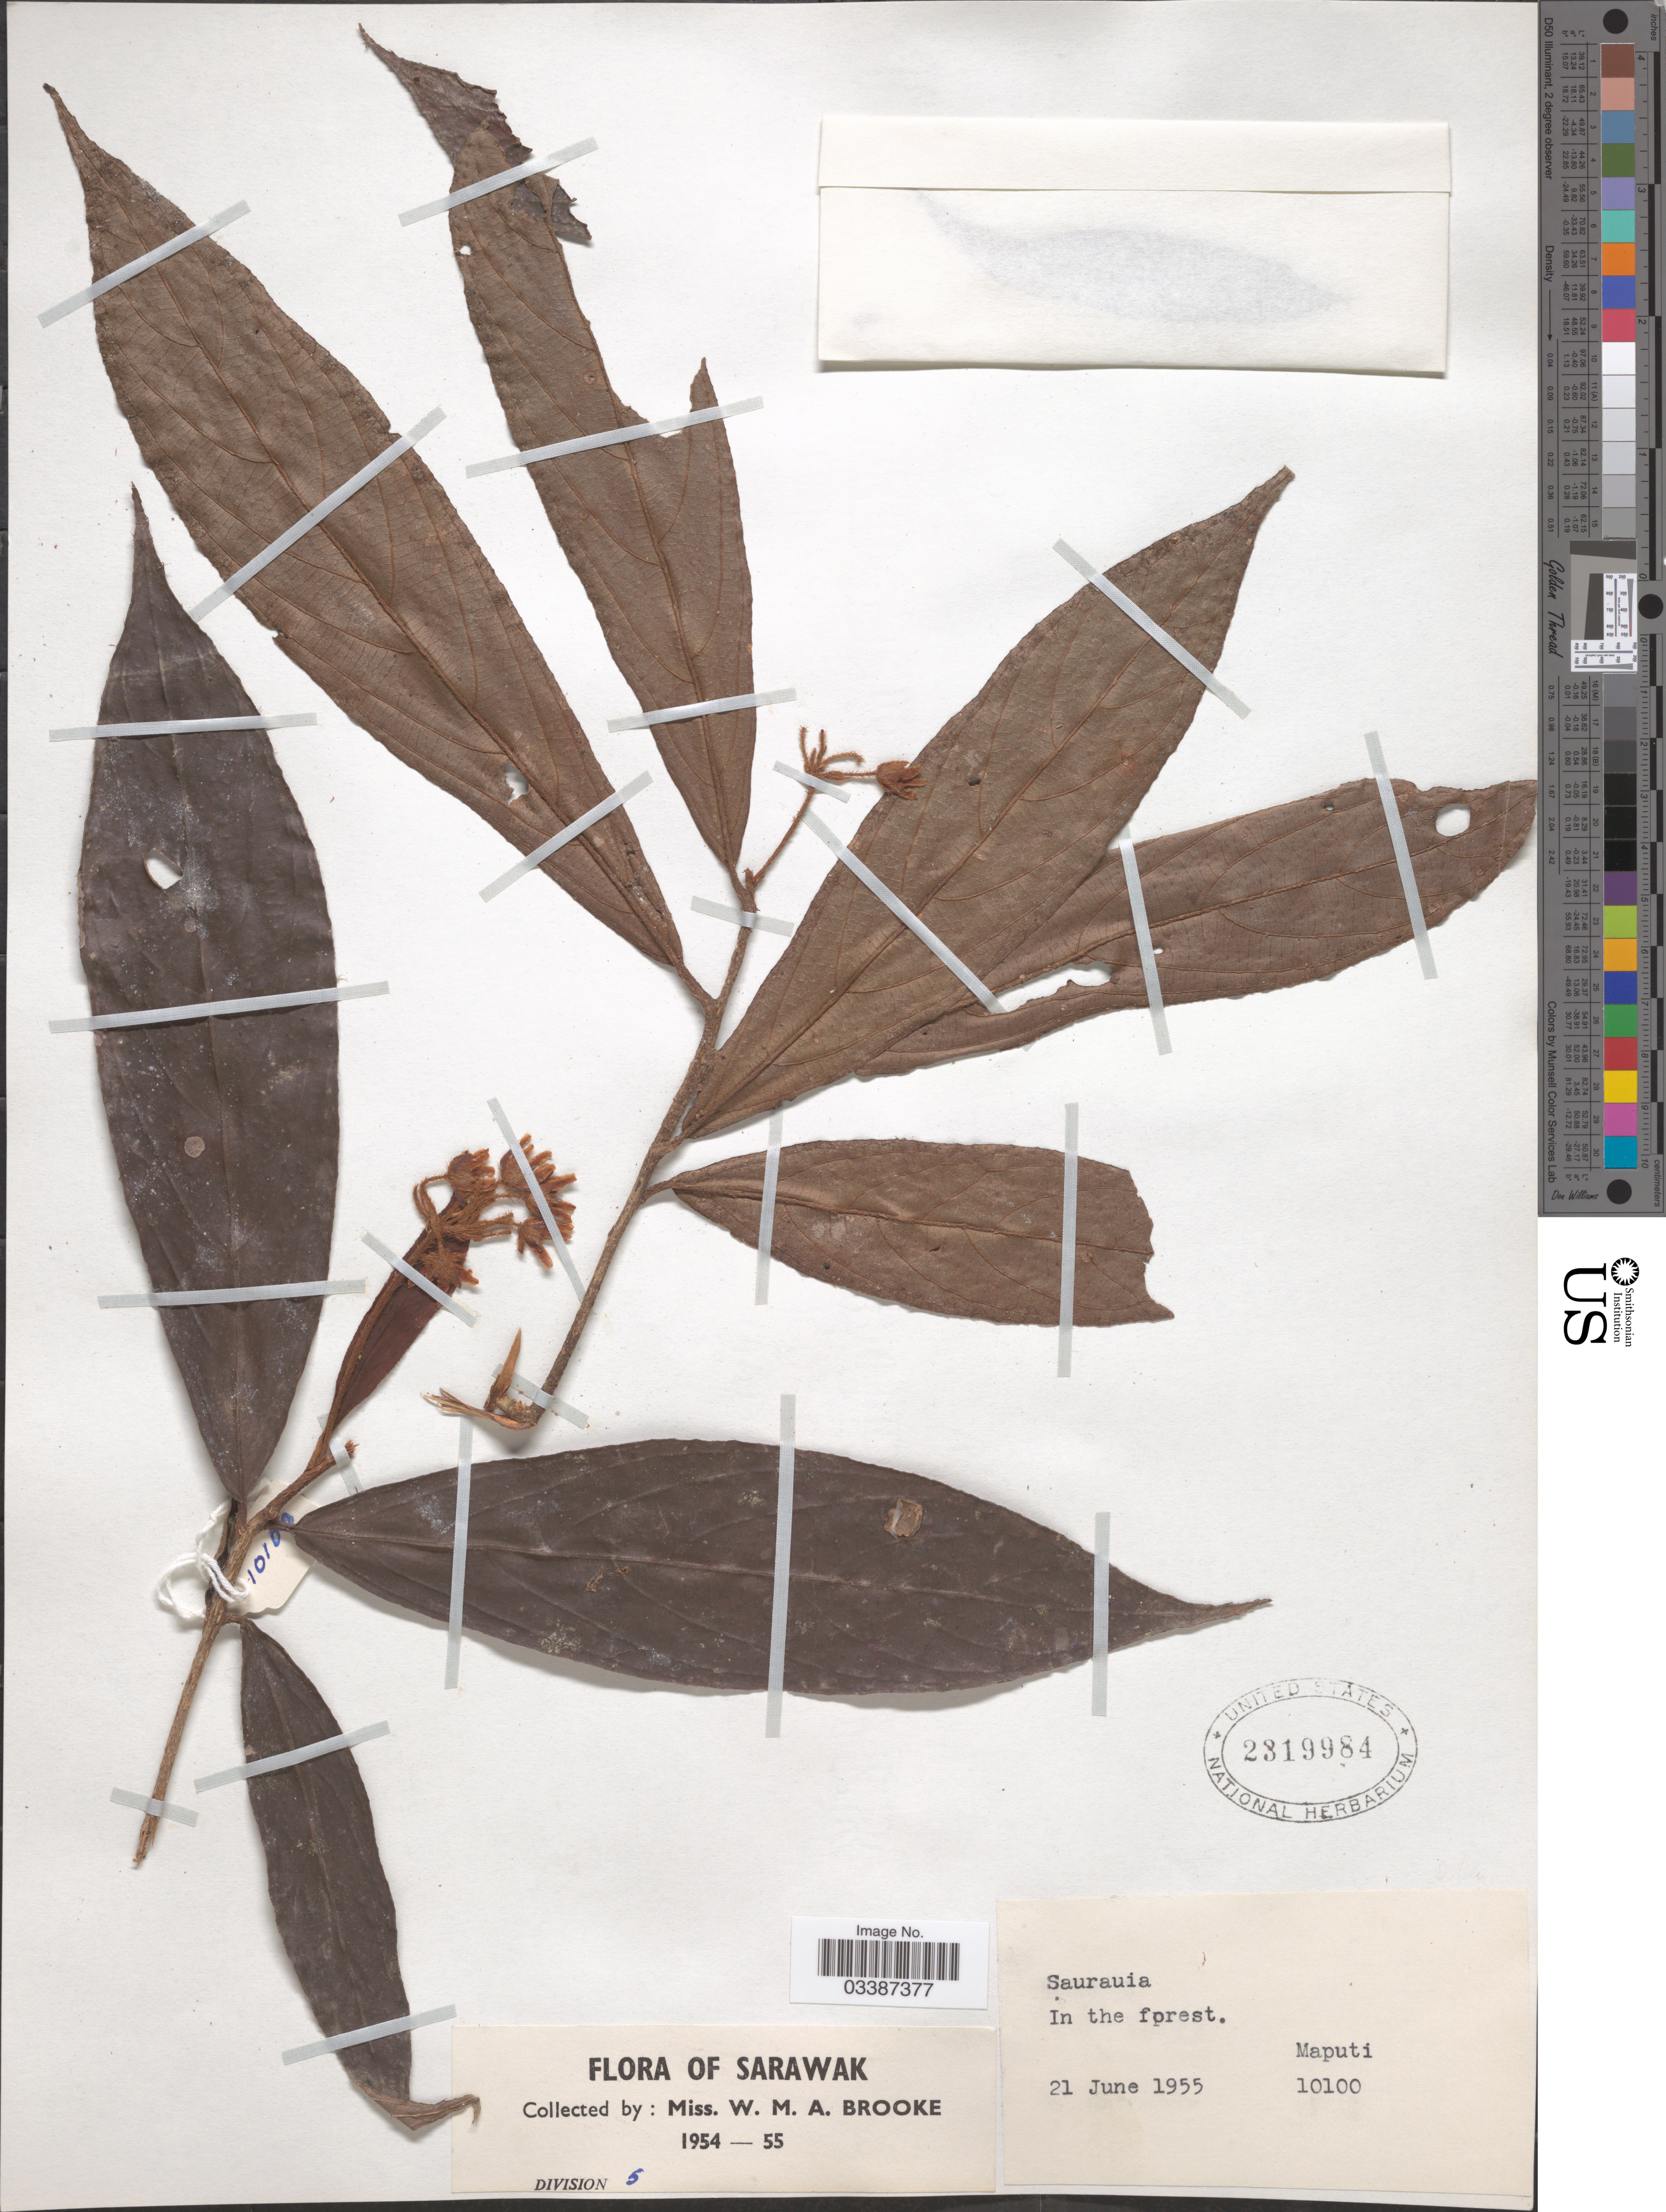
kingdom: Plantae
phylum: Tracheophyta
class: Magnoliopsida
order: Ericales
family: Actinidiaceae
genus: Saurauia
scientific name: Saurauia sp.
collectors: W. Brooke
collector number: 10100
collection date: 1955-06-21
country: Malaysia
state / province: Sarawak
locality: Maputi.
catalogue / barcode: US 2319984